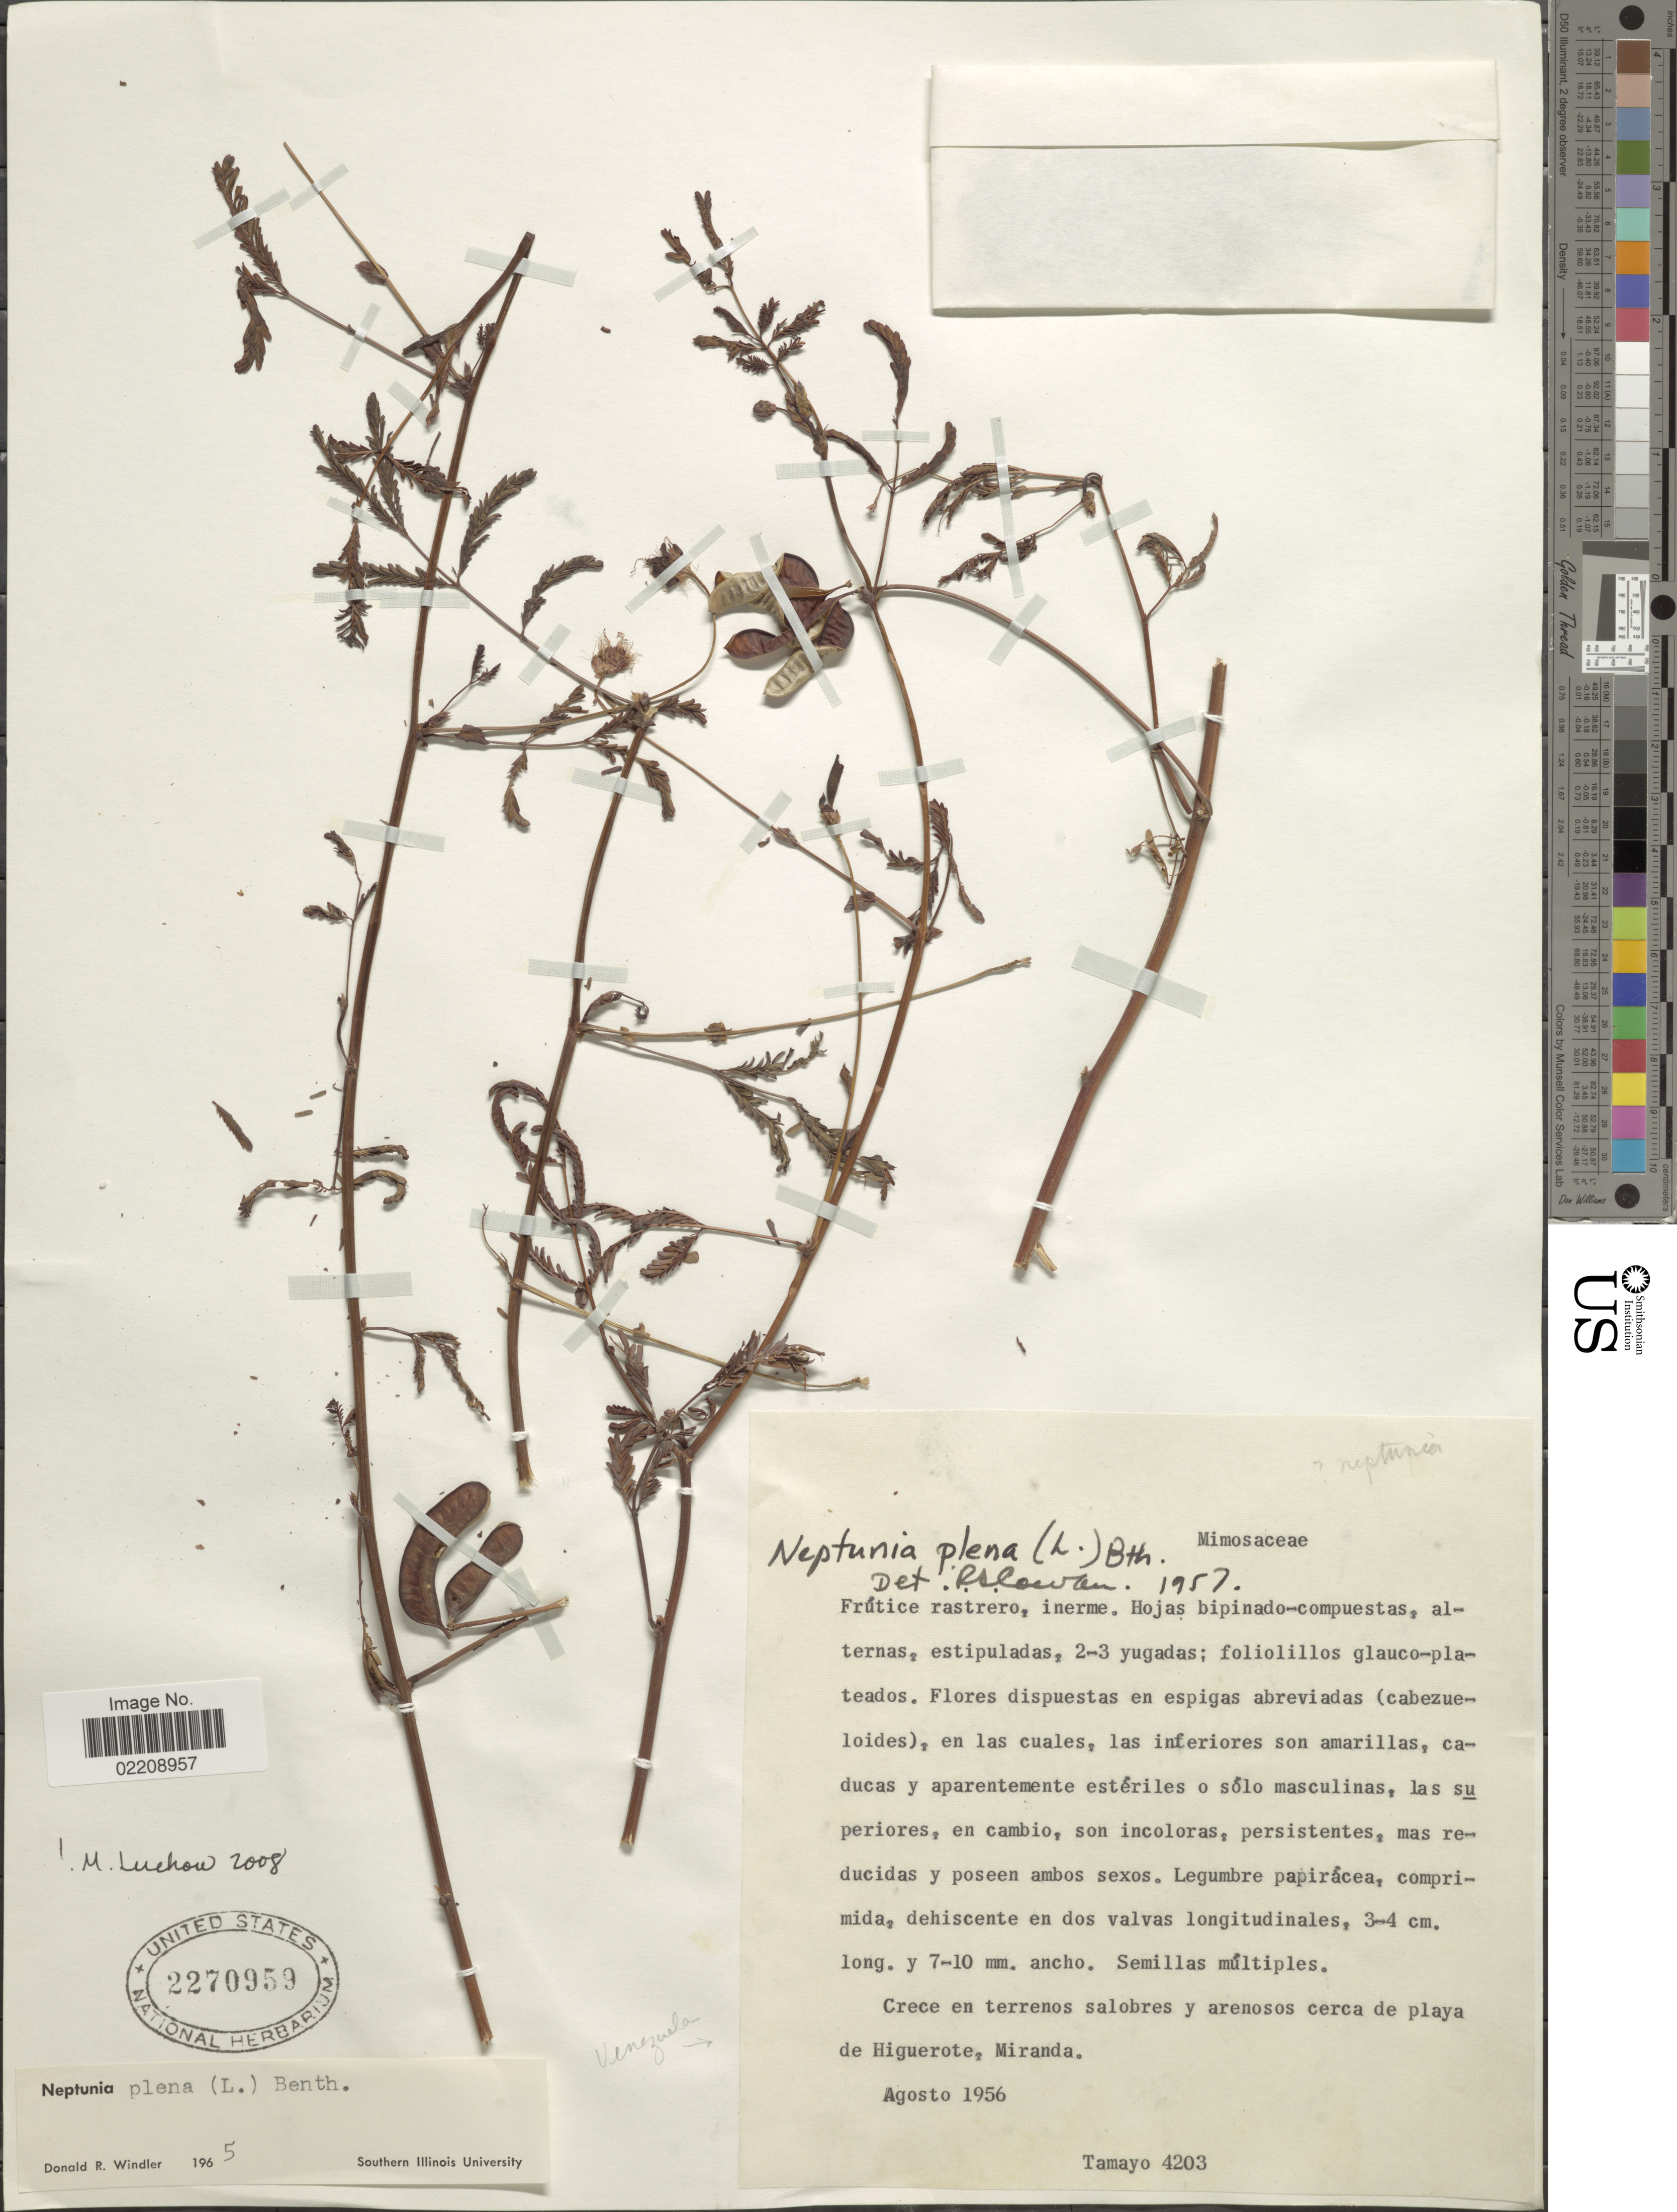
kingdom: Plantae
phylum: Tracheophyta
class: Magnoliopsida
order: Fabales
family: Fabaceae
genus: Neptunia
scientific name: Neptunia plena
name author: (L.) Benth.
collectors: -. Tamayo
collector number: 4203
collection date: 1956-08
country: Venezuela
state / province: Miranda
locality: Crece en terrenos salobres y arenosos cerca de playa de Higuerote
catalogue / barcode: US 2270959